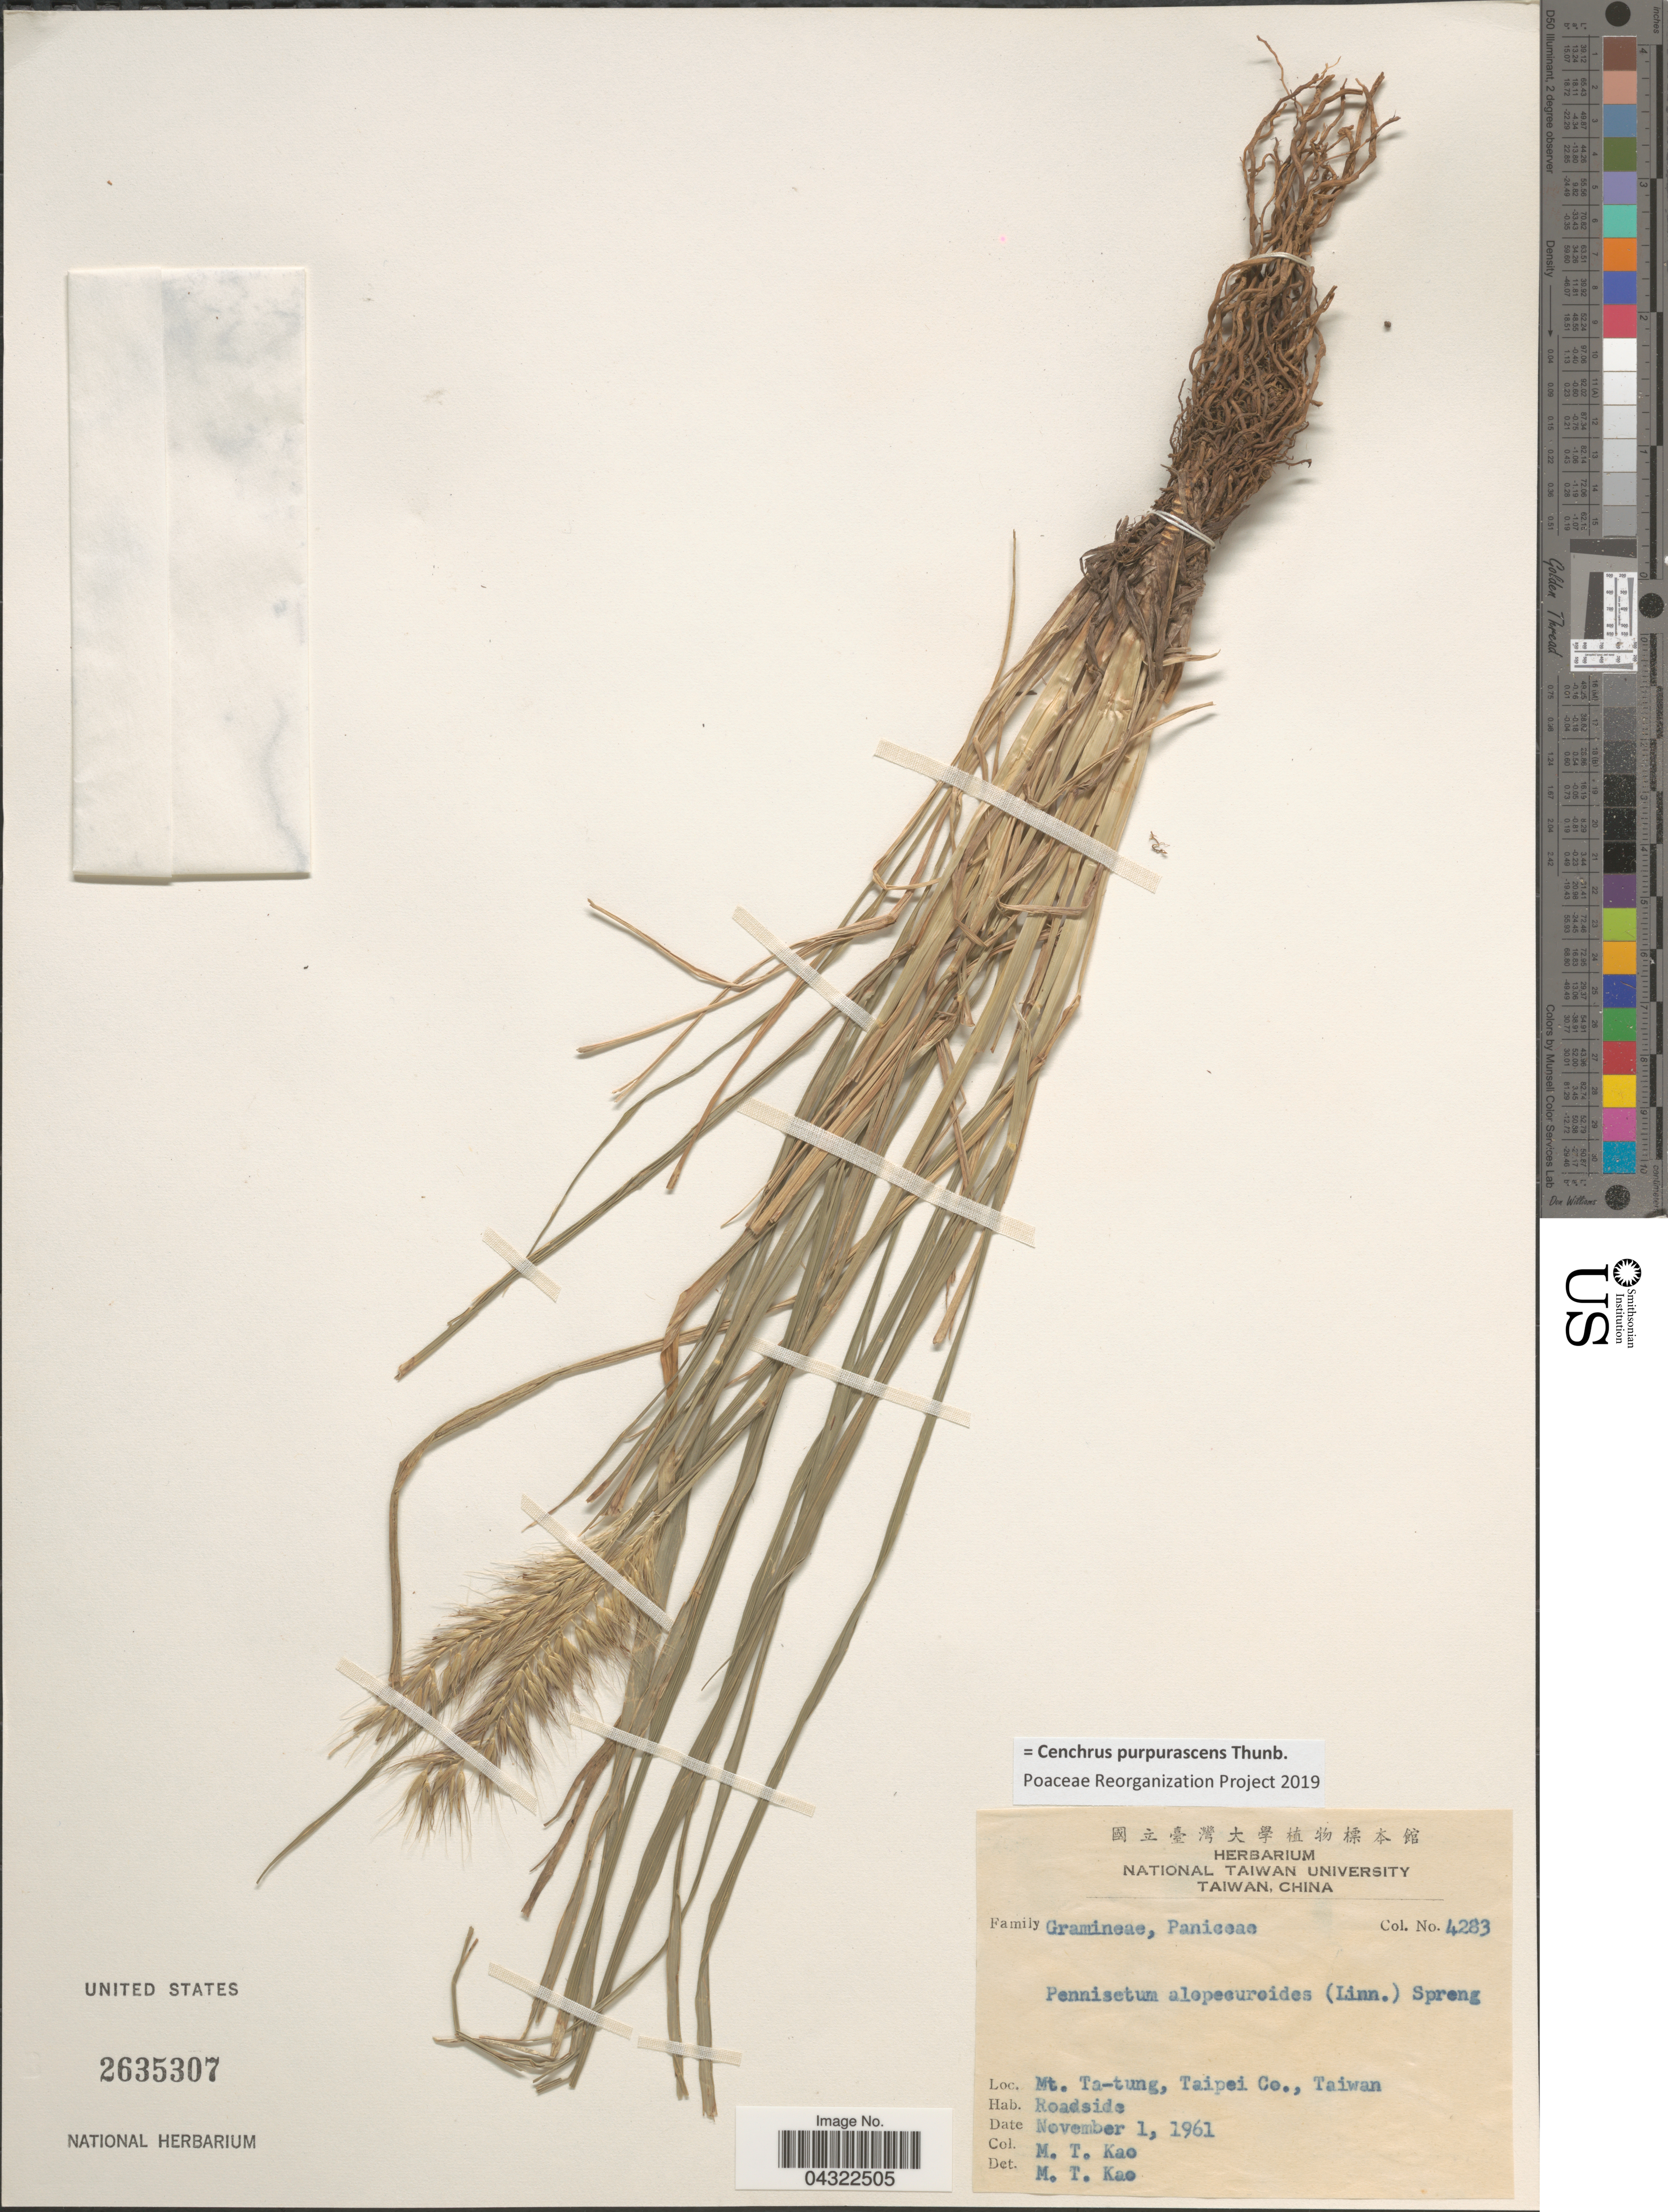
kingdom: Plantae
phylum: Tracheophyta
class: Liliopsida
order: Poales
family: Poaceae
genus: Cenchrus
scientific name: Cenchrus purpurascens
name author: Thunb.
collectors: M. T. Kao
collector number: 4283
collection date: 1961-11-01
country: Taiwan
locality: Mt. Ta-tung, Taipei Co.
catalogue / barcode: US 2635307